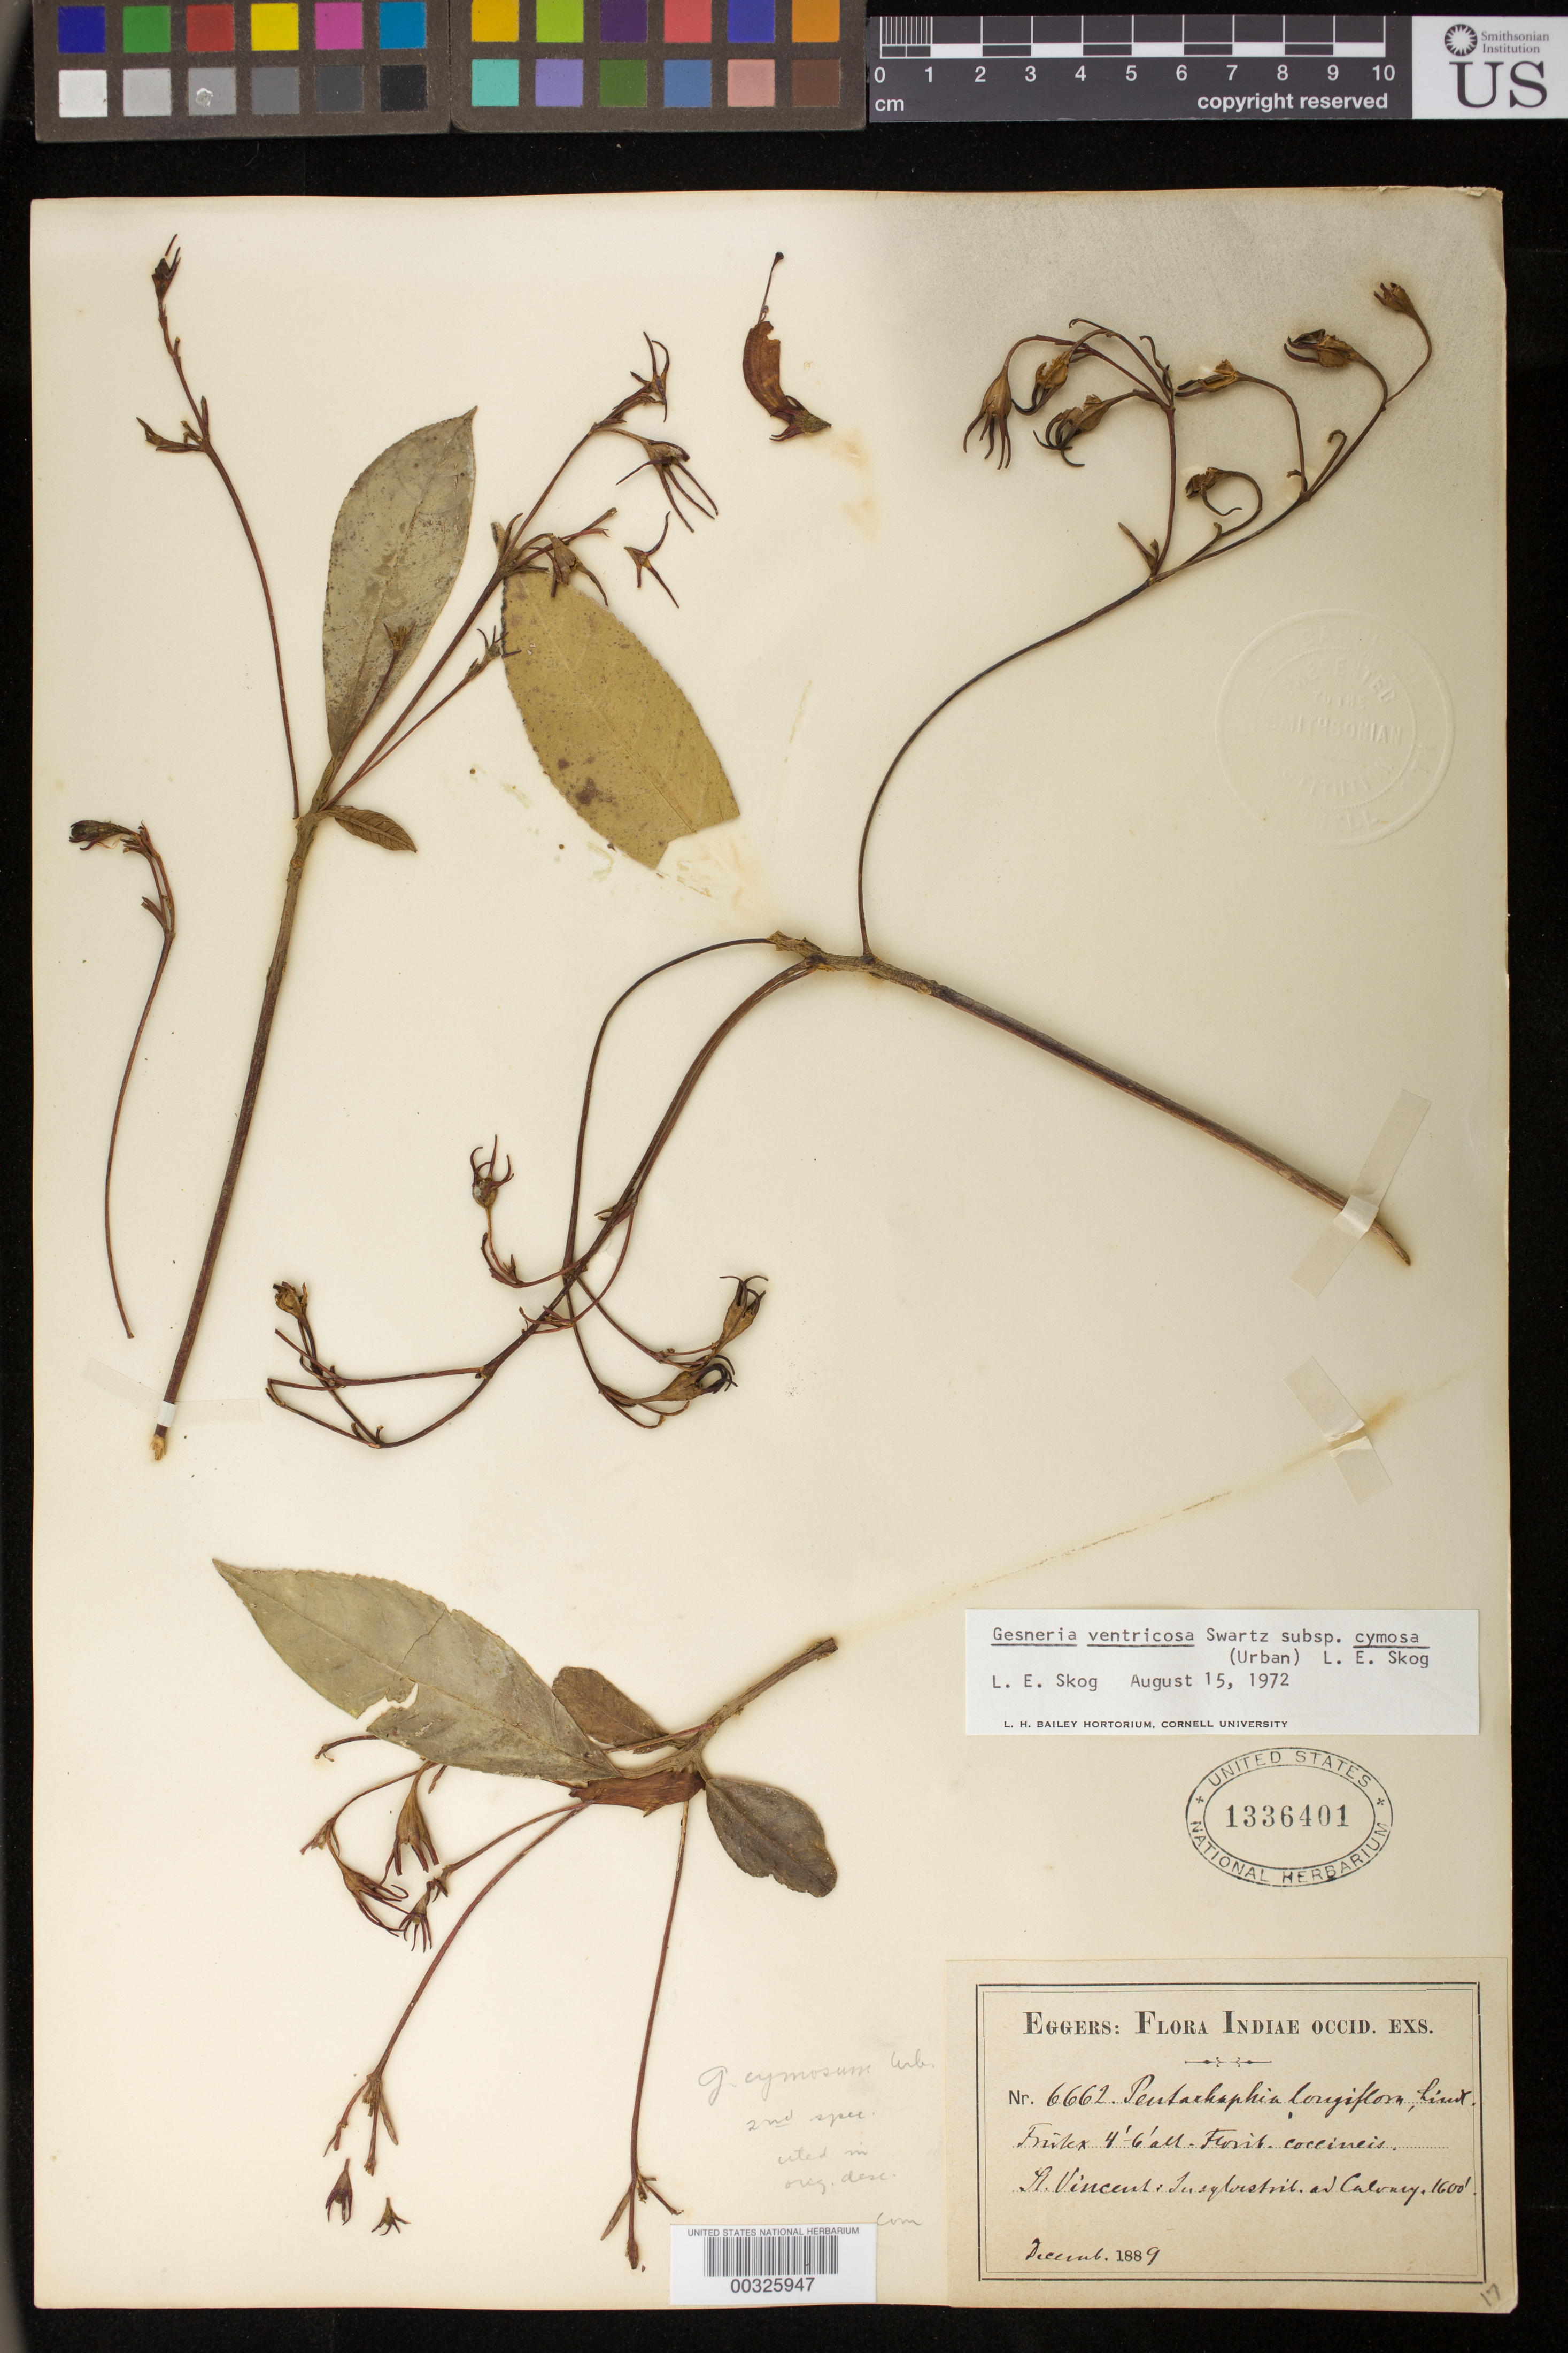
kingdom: Plantae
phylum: Tracheophyta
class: Magnoliopsida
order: Lamiales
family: Gesneriaceae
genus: Gesneria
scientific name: Gesneria ventricosa subsp. cymosa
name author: (Urb.) L.E. Skog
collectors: H. F. A. von Eggers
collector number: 6662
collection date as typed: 28 Dec 1889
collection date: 1889-12-28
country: St. Vincent - Grenadines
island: St. Vincent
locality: In sylvestris ad Calvary [from notecard, based on P & US sheets?]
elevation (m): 549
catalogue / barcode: US 1336401